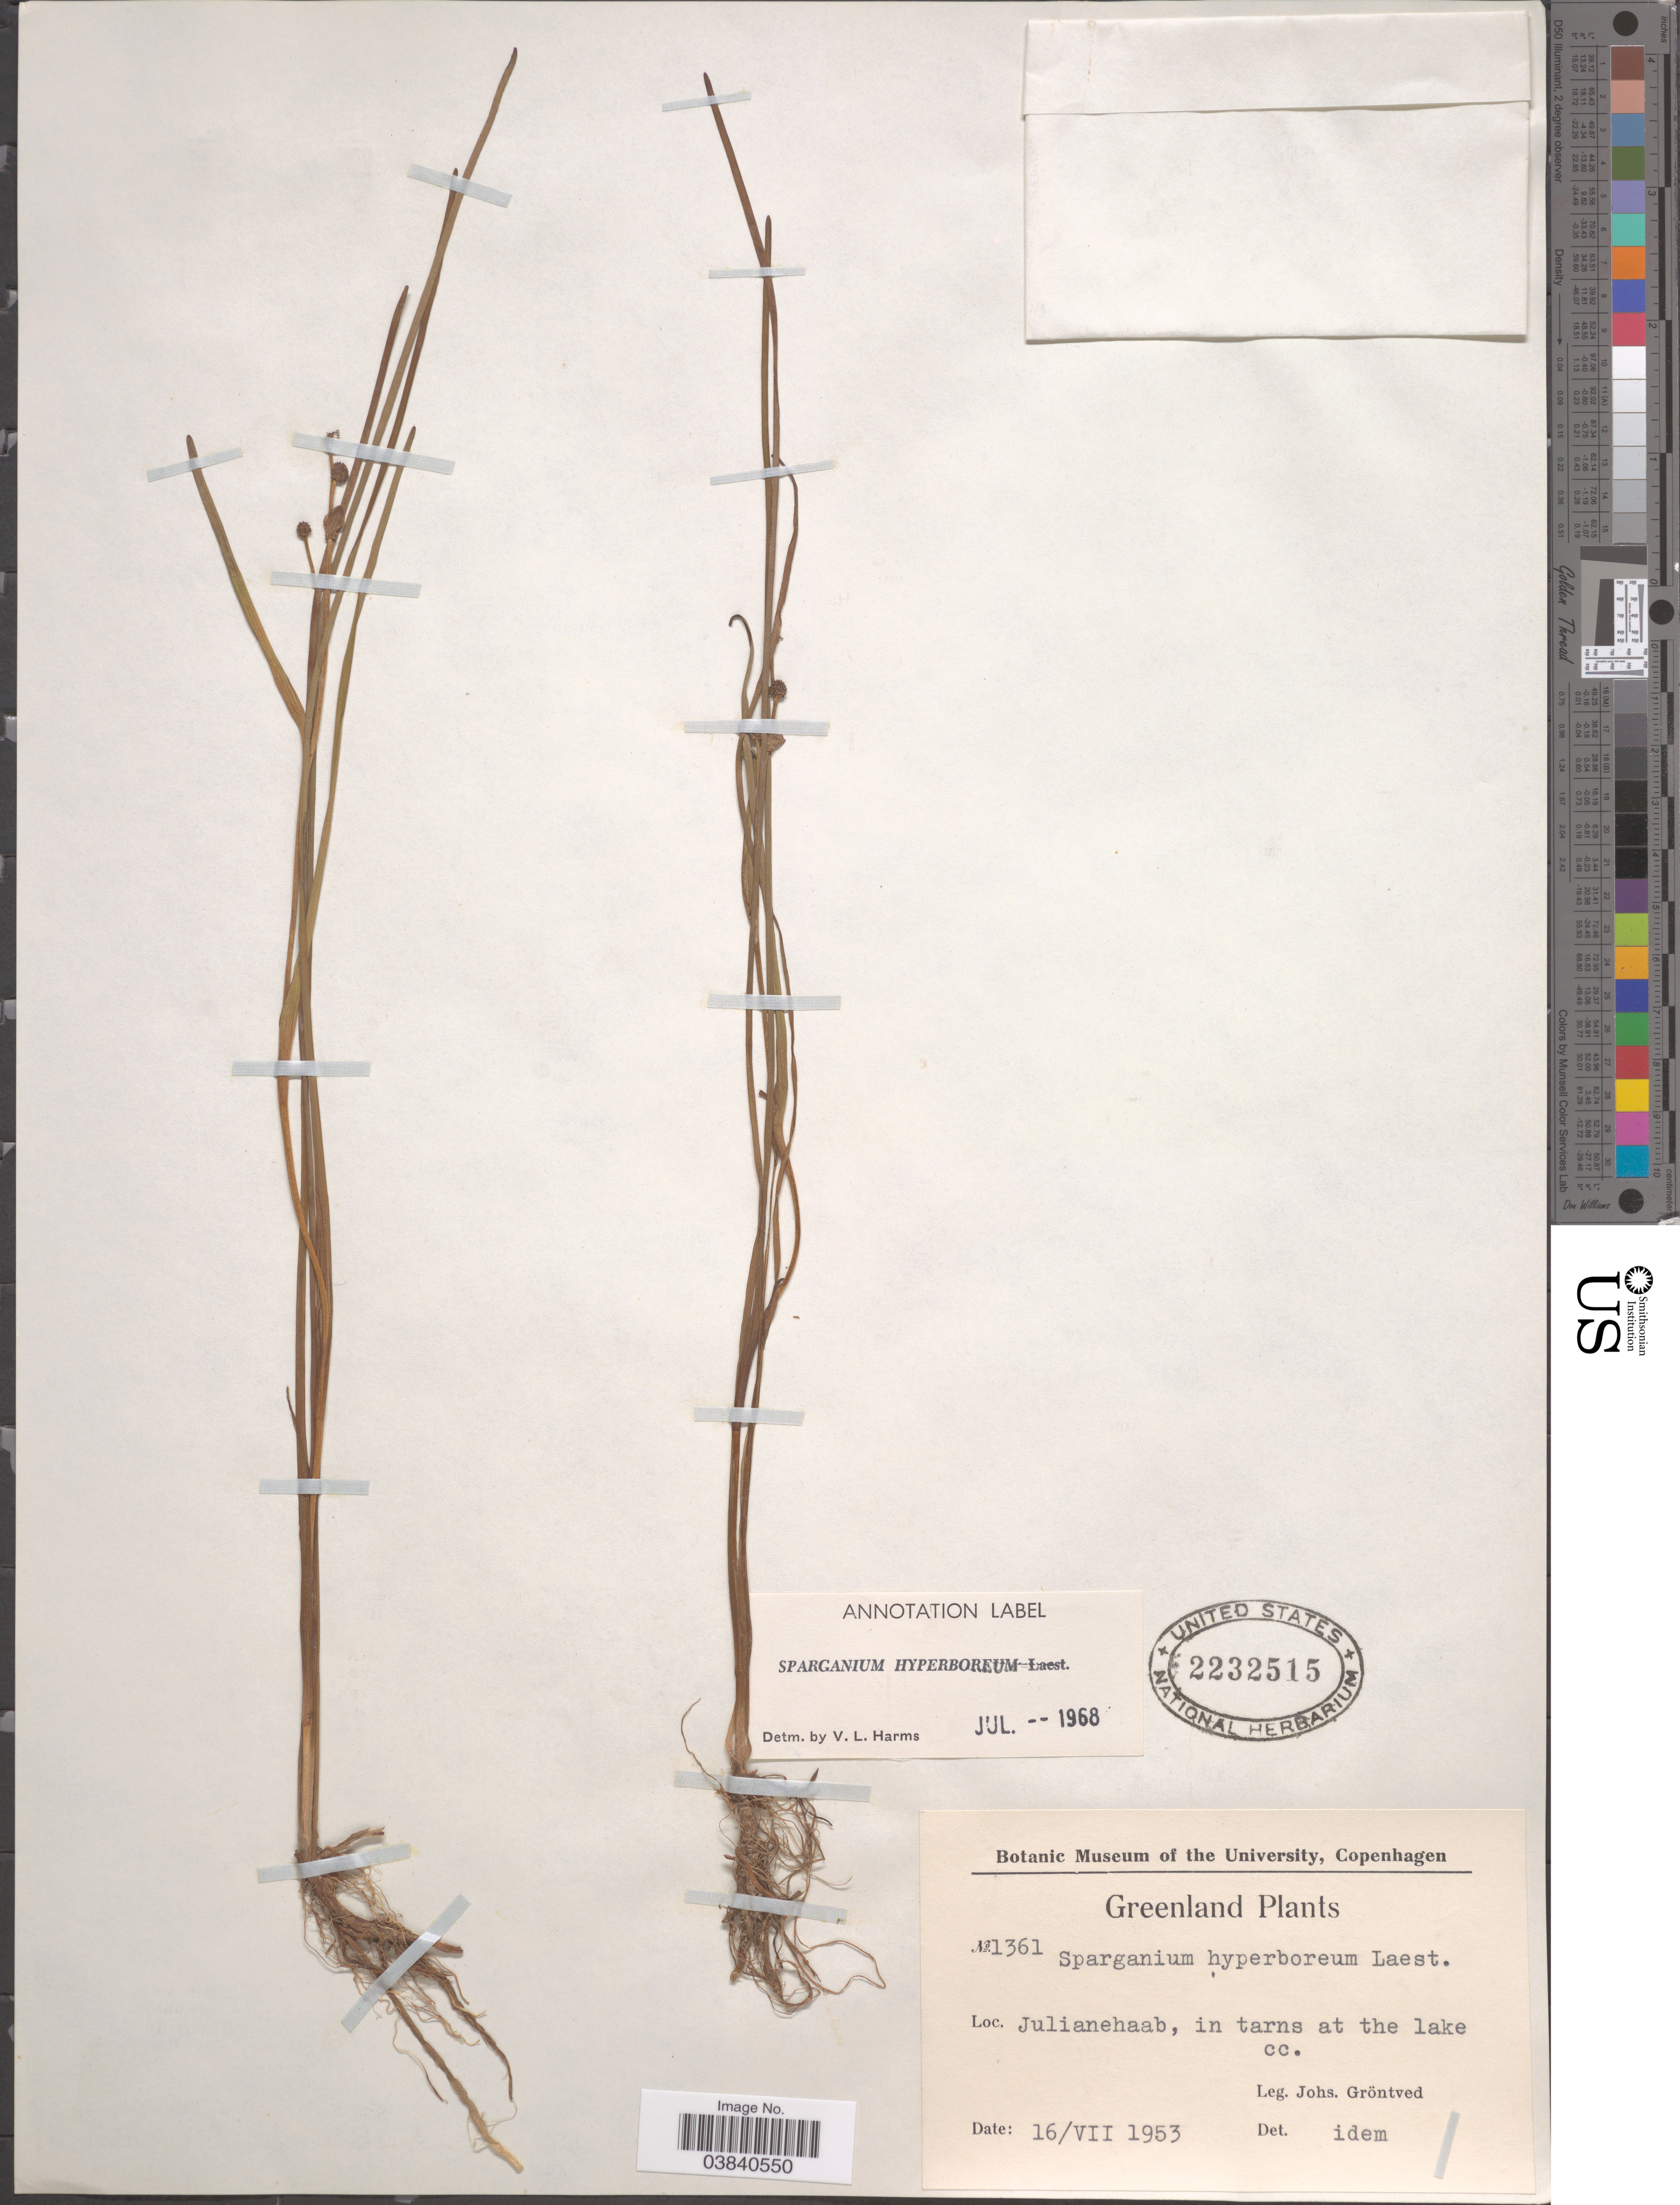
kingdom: Plantae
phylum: Tracheophyta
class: Liliopsida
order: Poales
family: Typhaceae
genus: Sparganium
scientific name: Sparganium hyperboreum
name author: Beurl. ex Laest.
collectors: J. Grontved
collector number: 1361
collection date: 1953-07-16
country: Greenland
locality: Julianehaab, in tarns at the lake cc.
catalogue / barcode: US 2232515